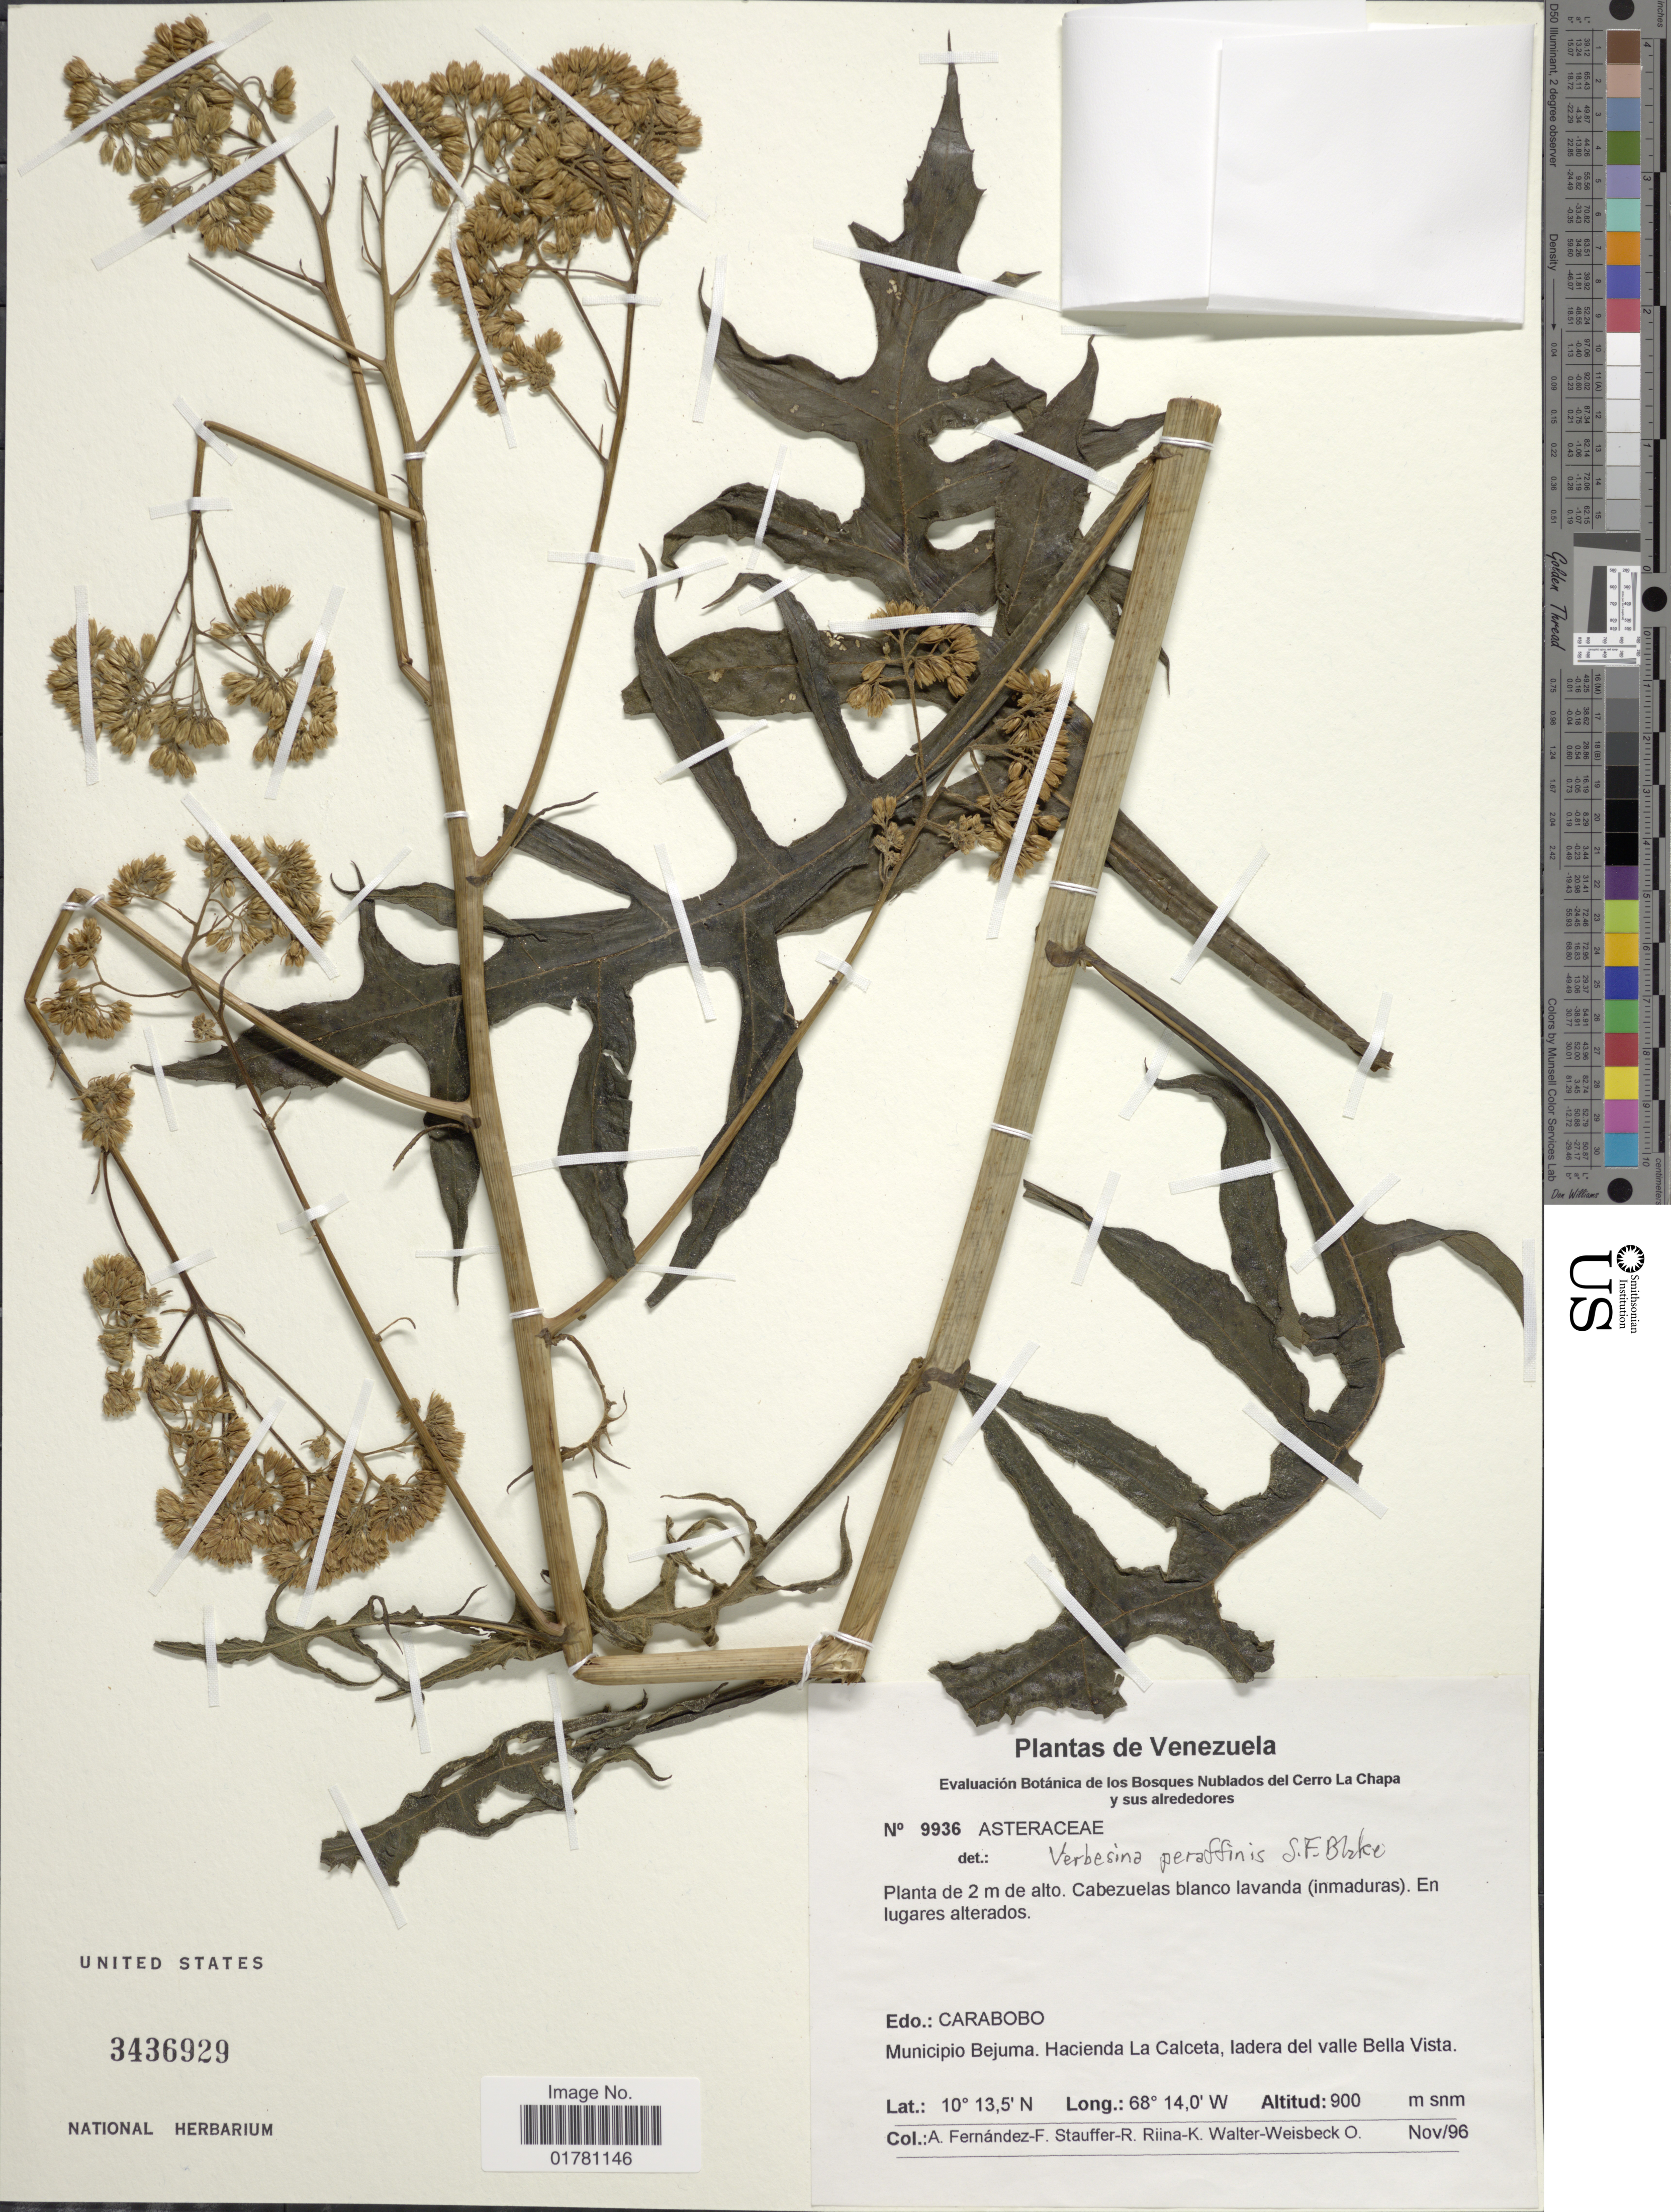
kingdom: Plantae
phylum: Tracheophyta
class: Magnoliopsida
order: Asterales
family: Asteraceae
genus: Verbesina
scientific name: Verbesina peraffinis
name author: S.F. Blake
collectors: A. Fernández, F. W. Stauffer, R. Riina, K. Walter-Weissbeck & O. Kunert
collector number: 9936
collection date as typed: Transcribed d/m/y: /11/96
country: Venezuela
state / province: Carabobo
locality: Municipio Nejuma. Hacienda La Calceta, ladera del valle Bella Vista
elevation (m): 900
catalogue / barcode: US 3436929